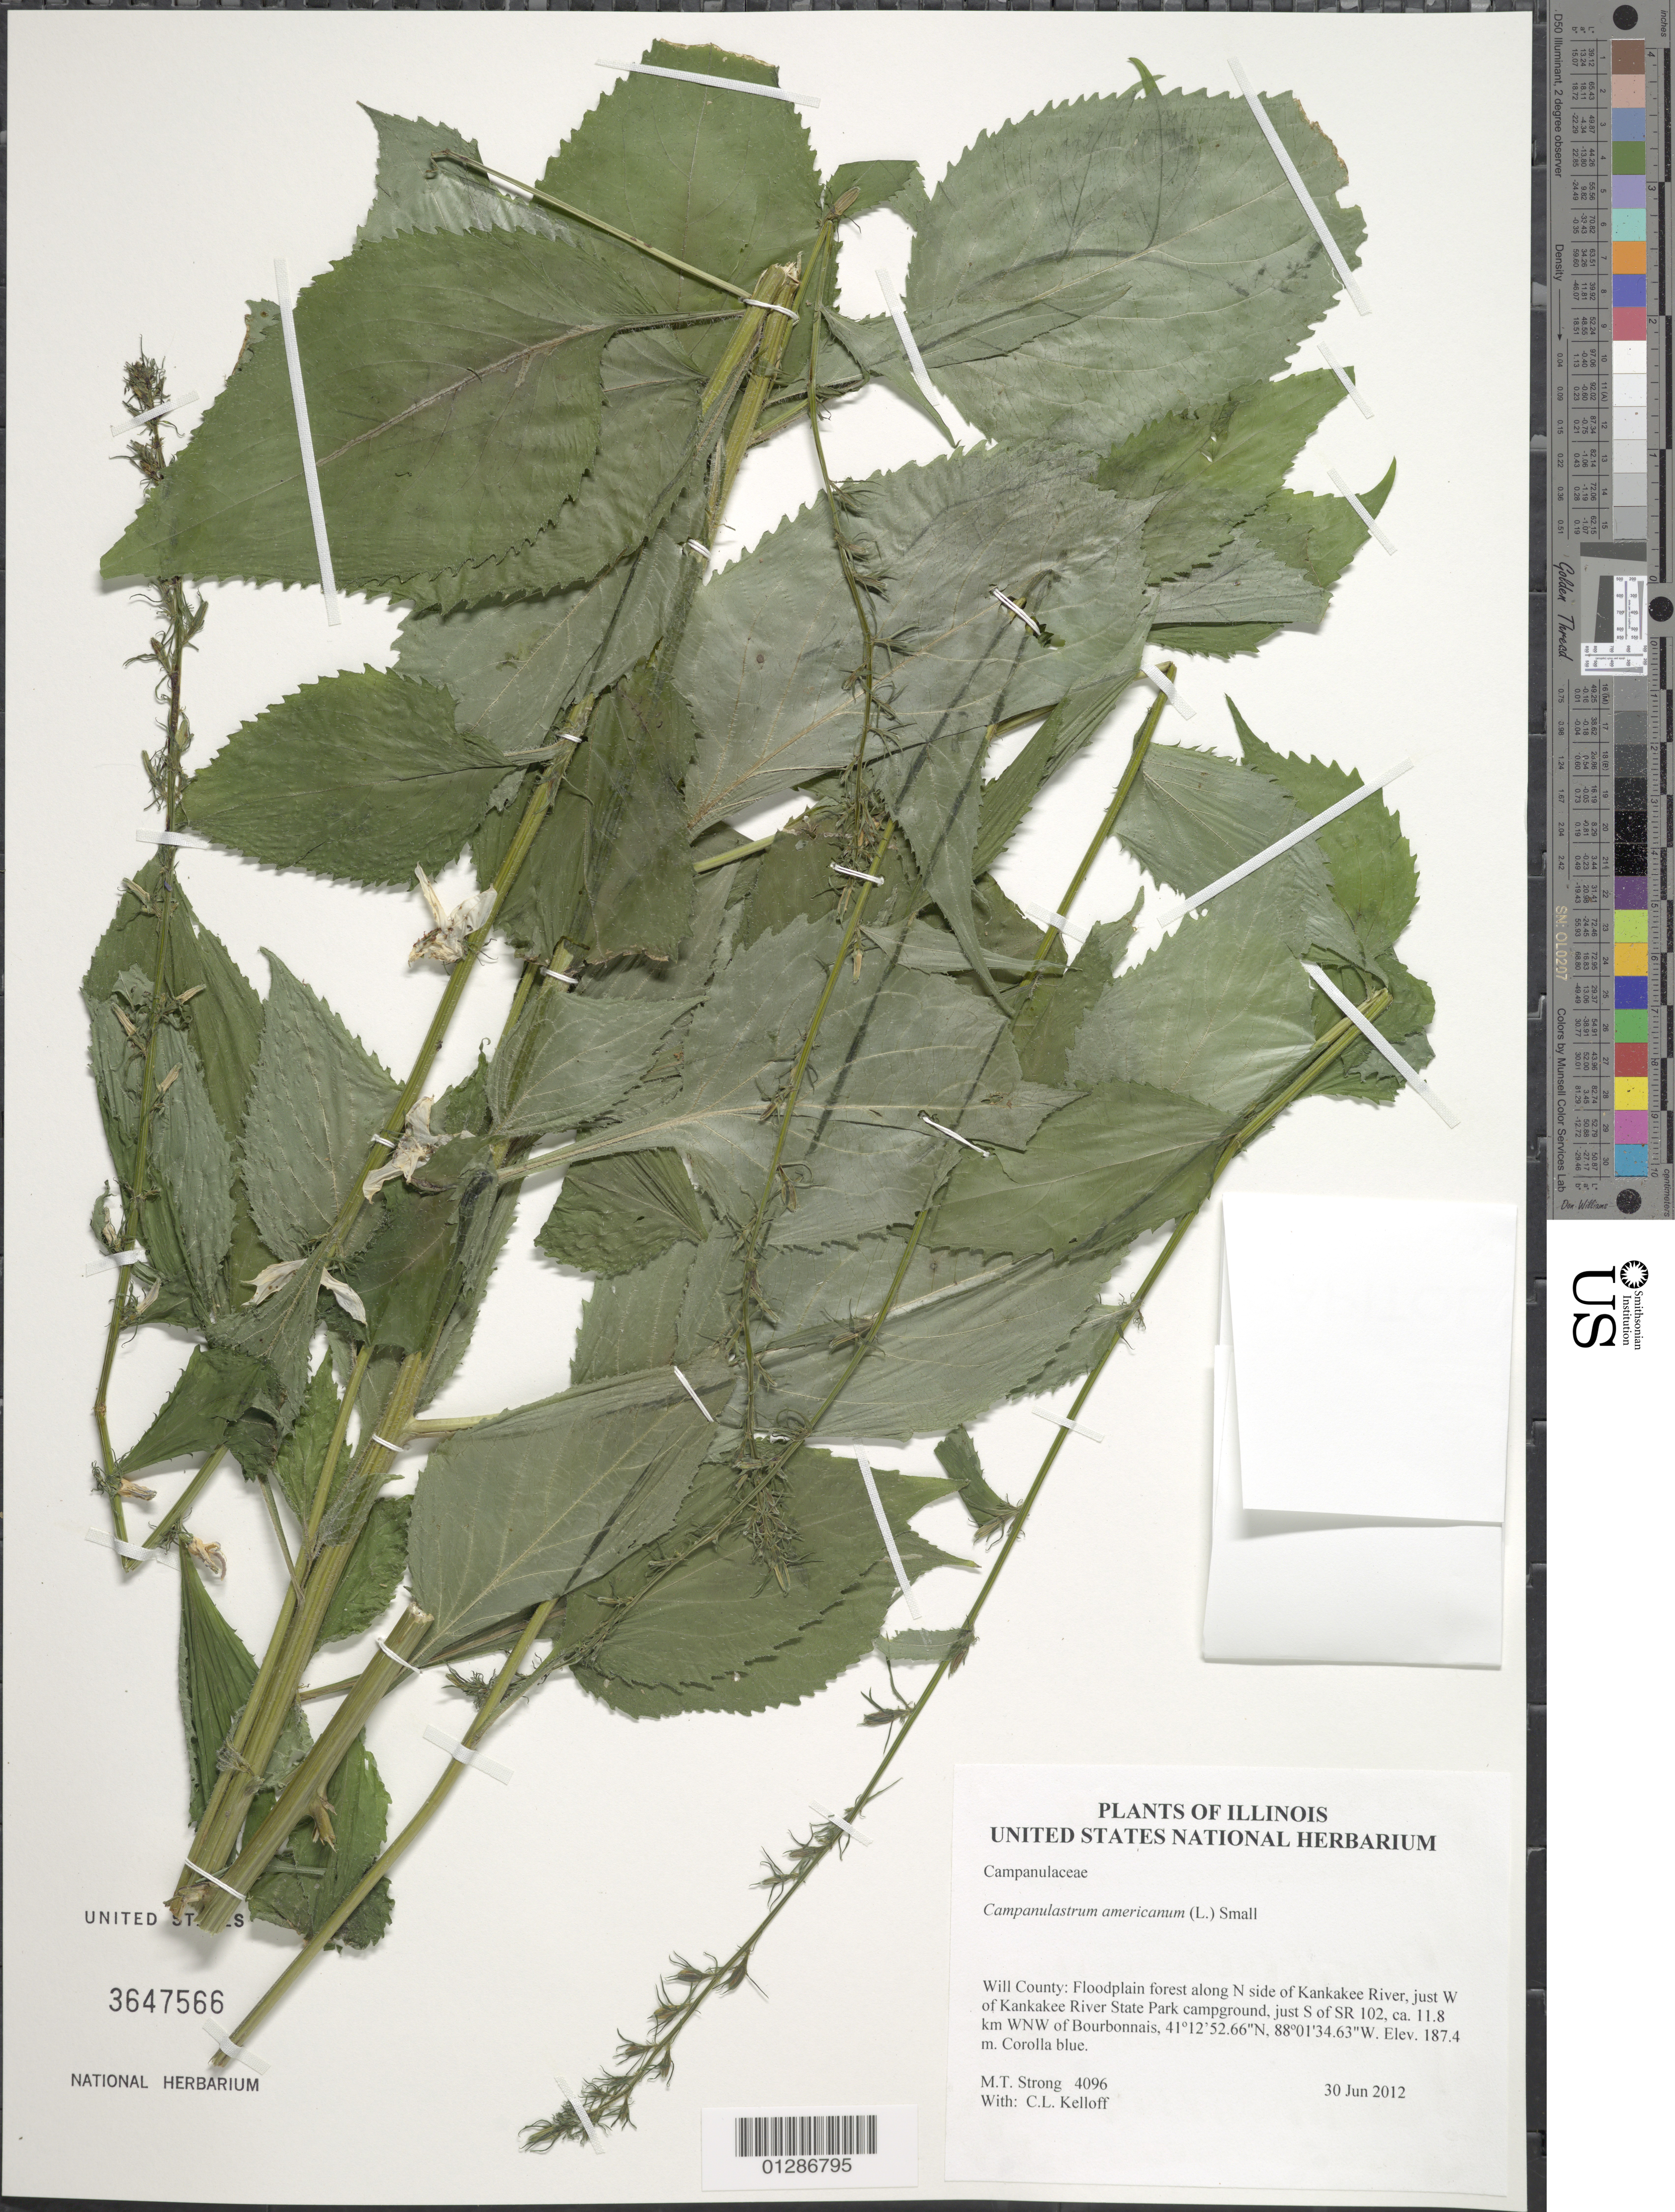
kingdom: Plantae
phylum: Tracheophyta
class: Magnoliopsida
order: Asterales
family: Campanulaceae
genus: Campanulastrum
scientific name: Campanulastrum americanum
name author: (L.) Small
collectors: M. T. Strong & C. L. Kelloff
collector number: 4096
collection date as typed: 30 Jun 2012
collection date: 2012-06-30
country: United States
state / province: Illinois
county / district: Will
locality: Floodplain forest N side of Kankakee River, just W of Kankakee River State Park.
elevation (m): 187.4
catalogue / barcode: US 3647566